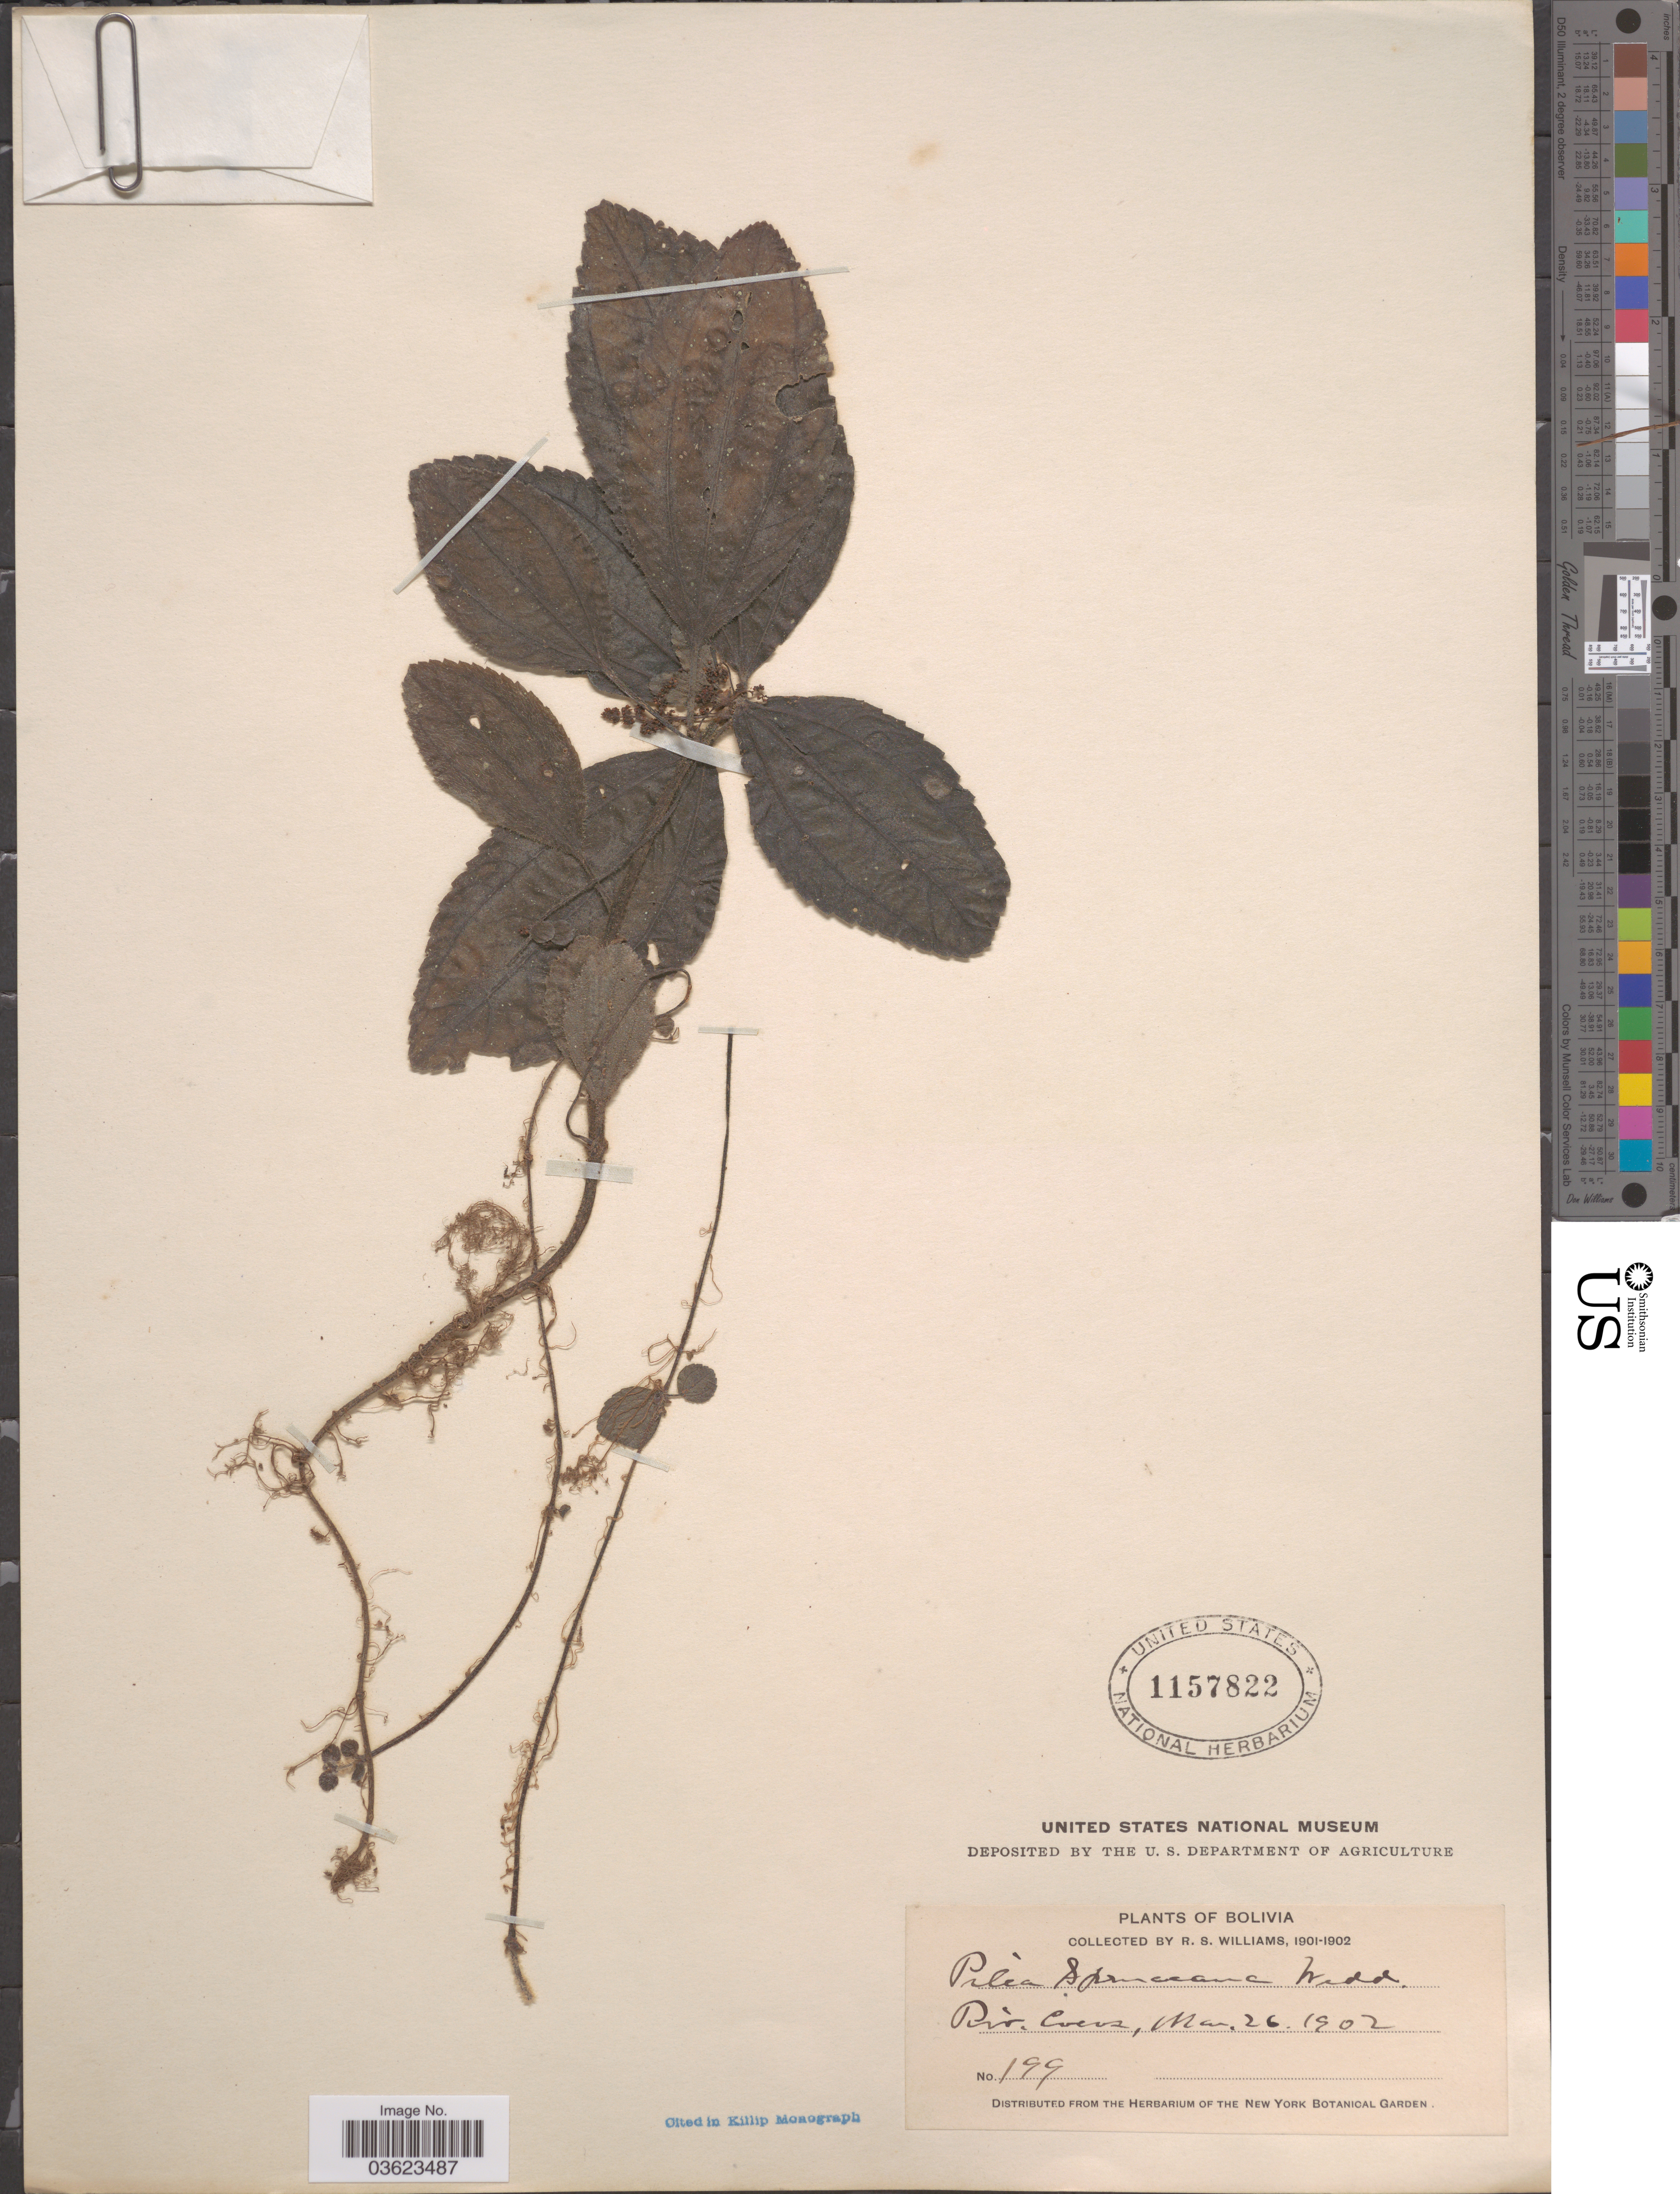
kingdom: Plantae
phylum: Tracheophyta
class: Magnoliopsida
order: Rosales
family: Urticaceae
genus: Pilea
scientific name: Pilea spruceana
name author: Wedd.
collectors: R. S. Williams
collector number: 199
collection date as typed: Mar. 26, 1902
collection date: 1902-03-26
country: Bolivia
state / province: La Paz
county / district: Franz Tamayo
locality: Rio Cocos (along trail from San Juan to San Rafael)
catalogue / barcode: US 1157822